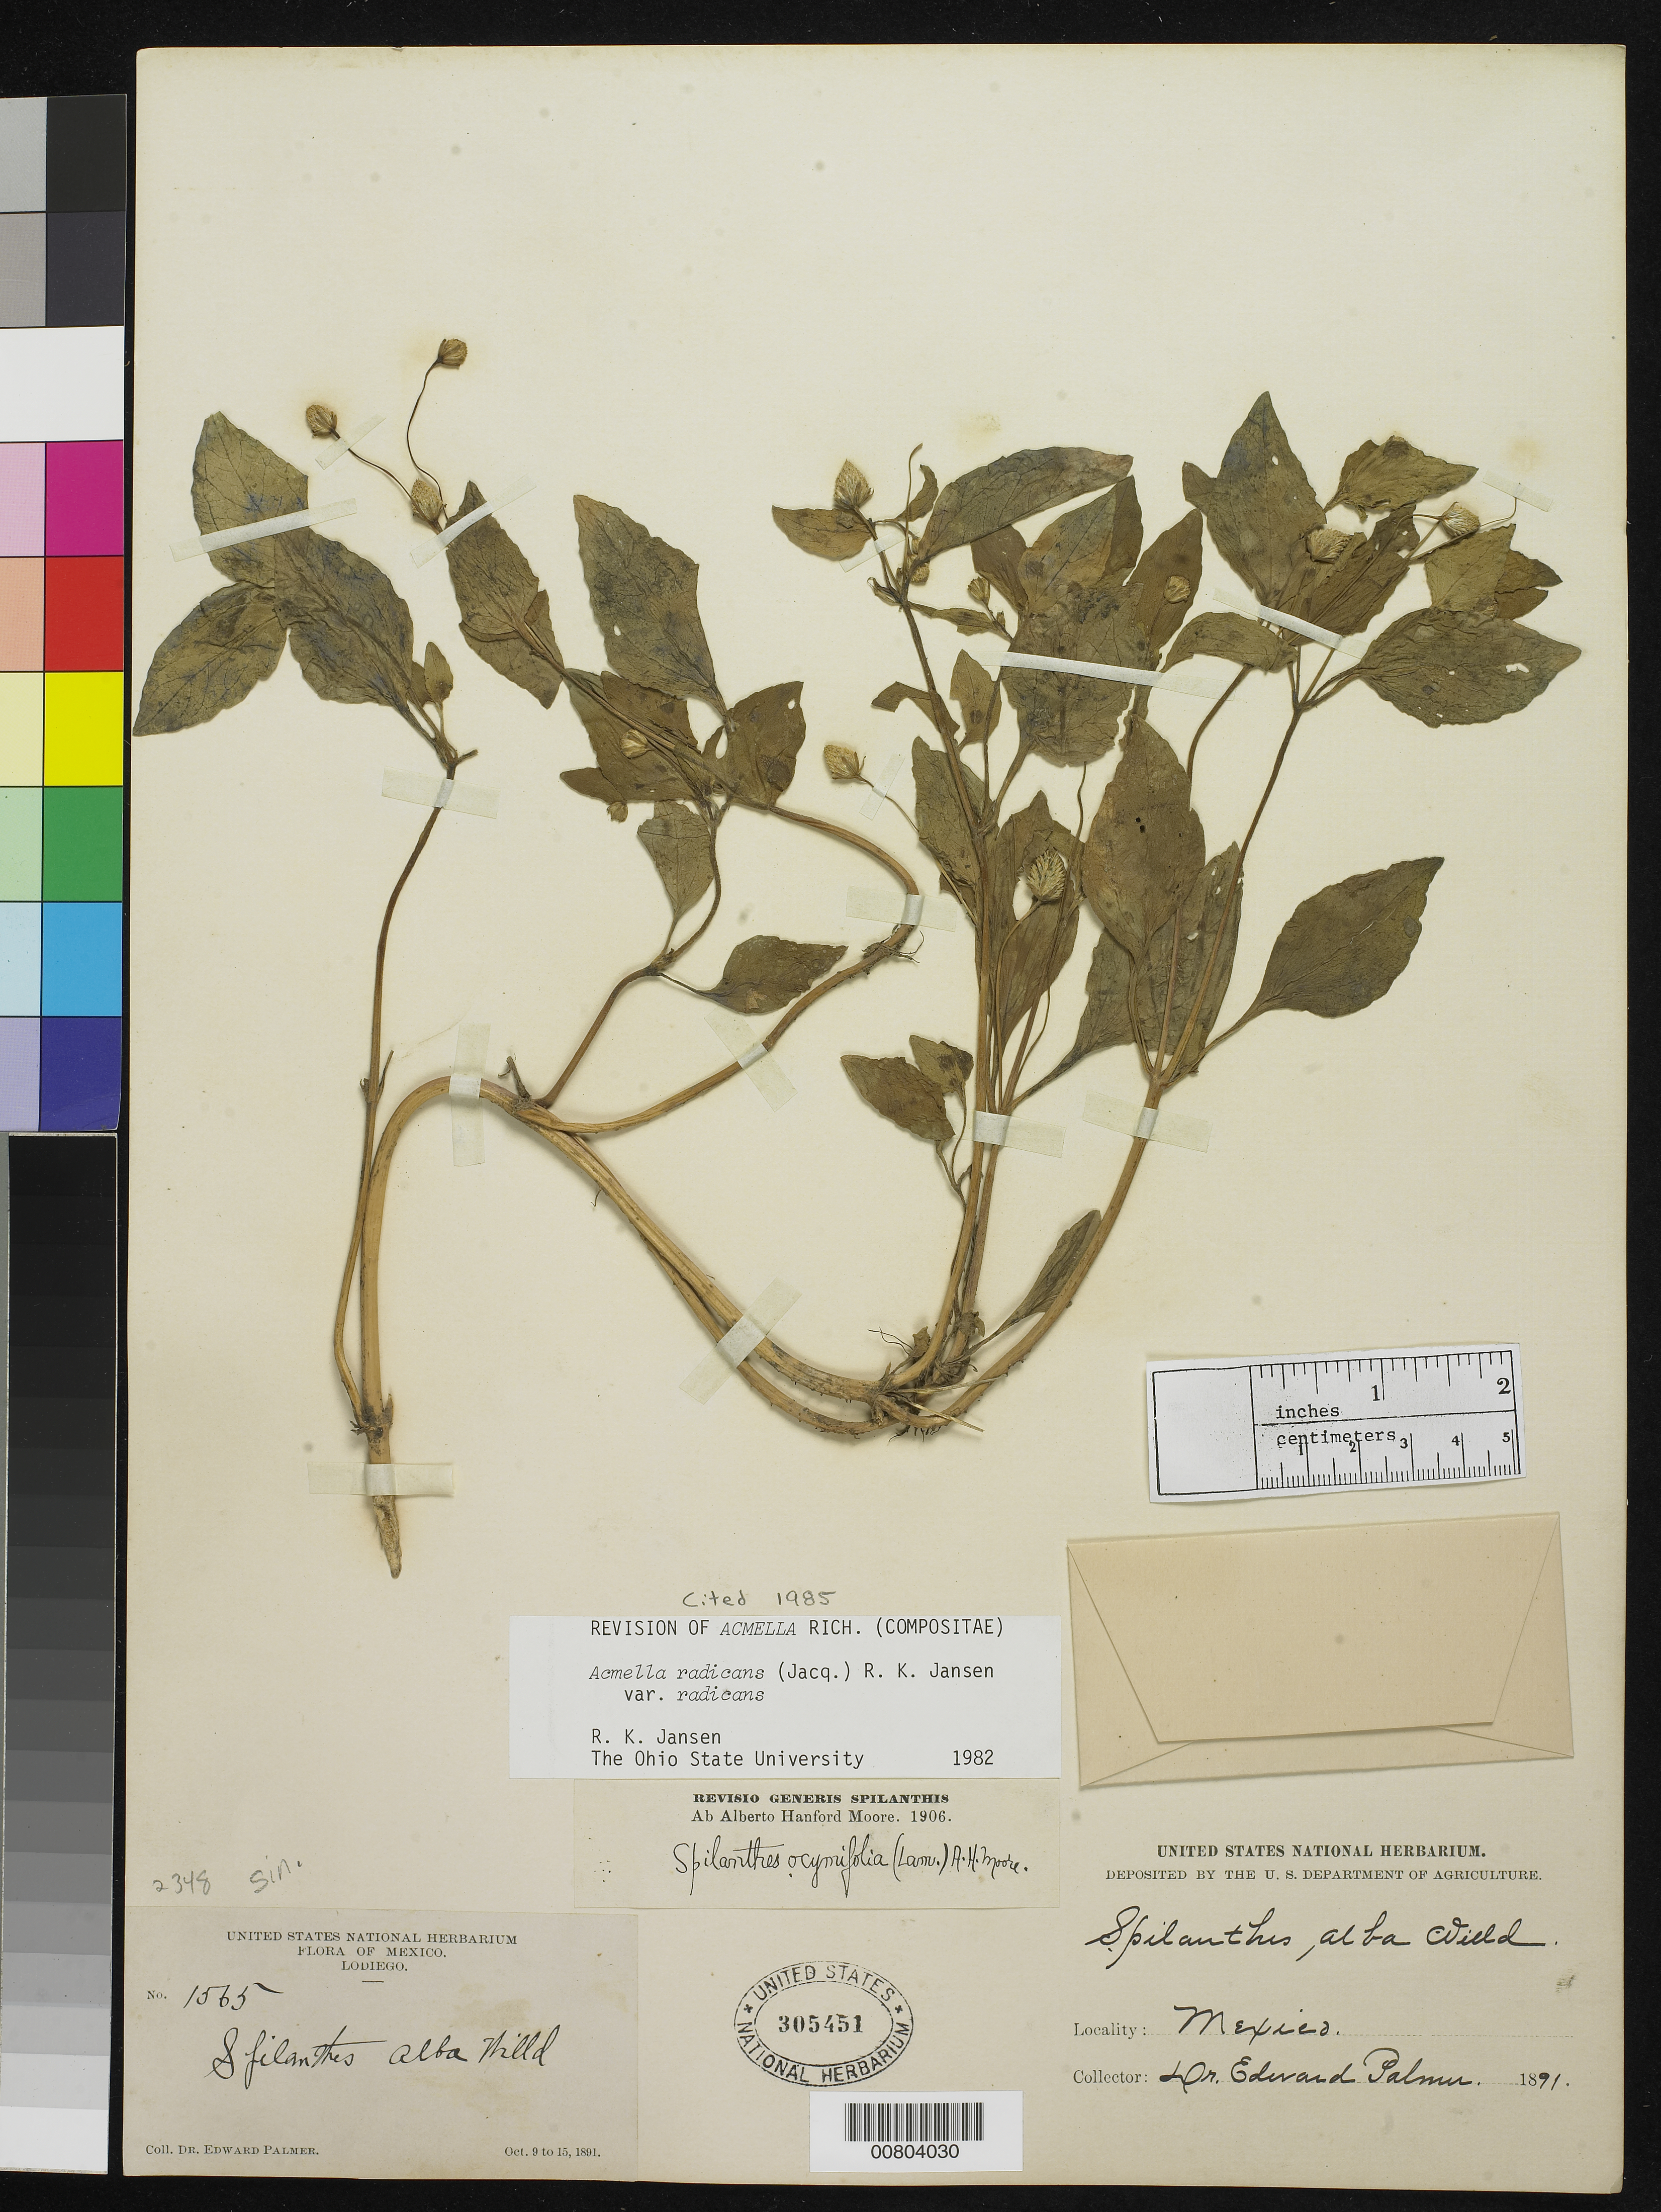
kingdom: Plantae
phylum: Tracheophyta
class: Magnoliopsida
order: Asterales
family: Asteraceae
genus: Acmella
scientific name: Acmella radicans var. radicans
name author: (Jacq.) R.K. Jansen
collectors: E. Palmer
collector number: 1565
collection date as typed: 09 Oct 1891 to 15 Oct 1891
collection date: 1891-10-09/1891-10-15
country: Mexico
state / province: Sinaloa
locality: Lodiego, Sinaloa.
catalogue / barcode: US 305451